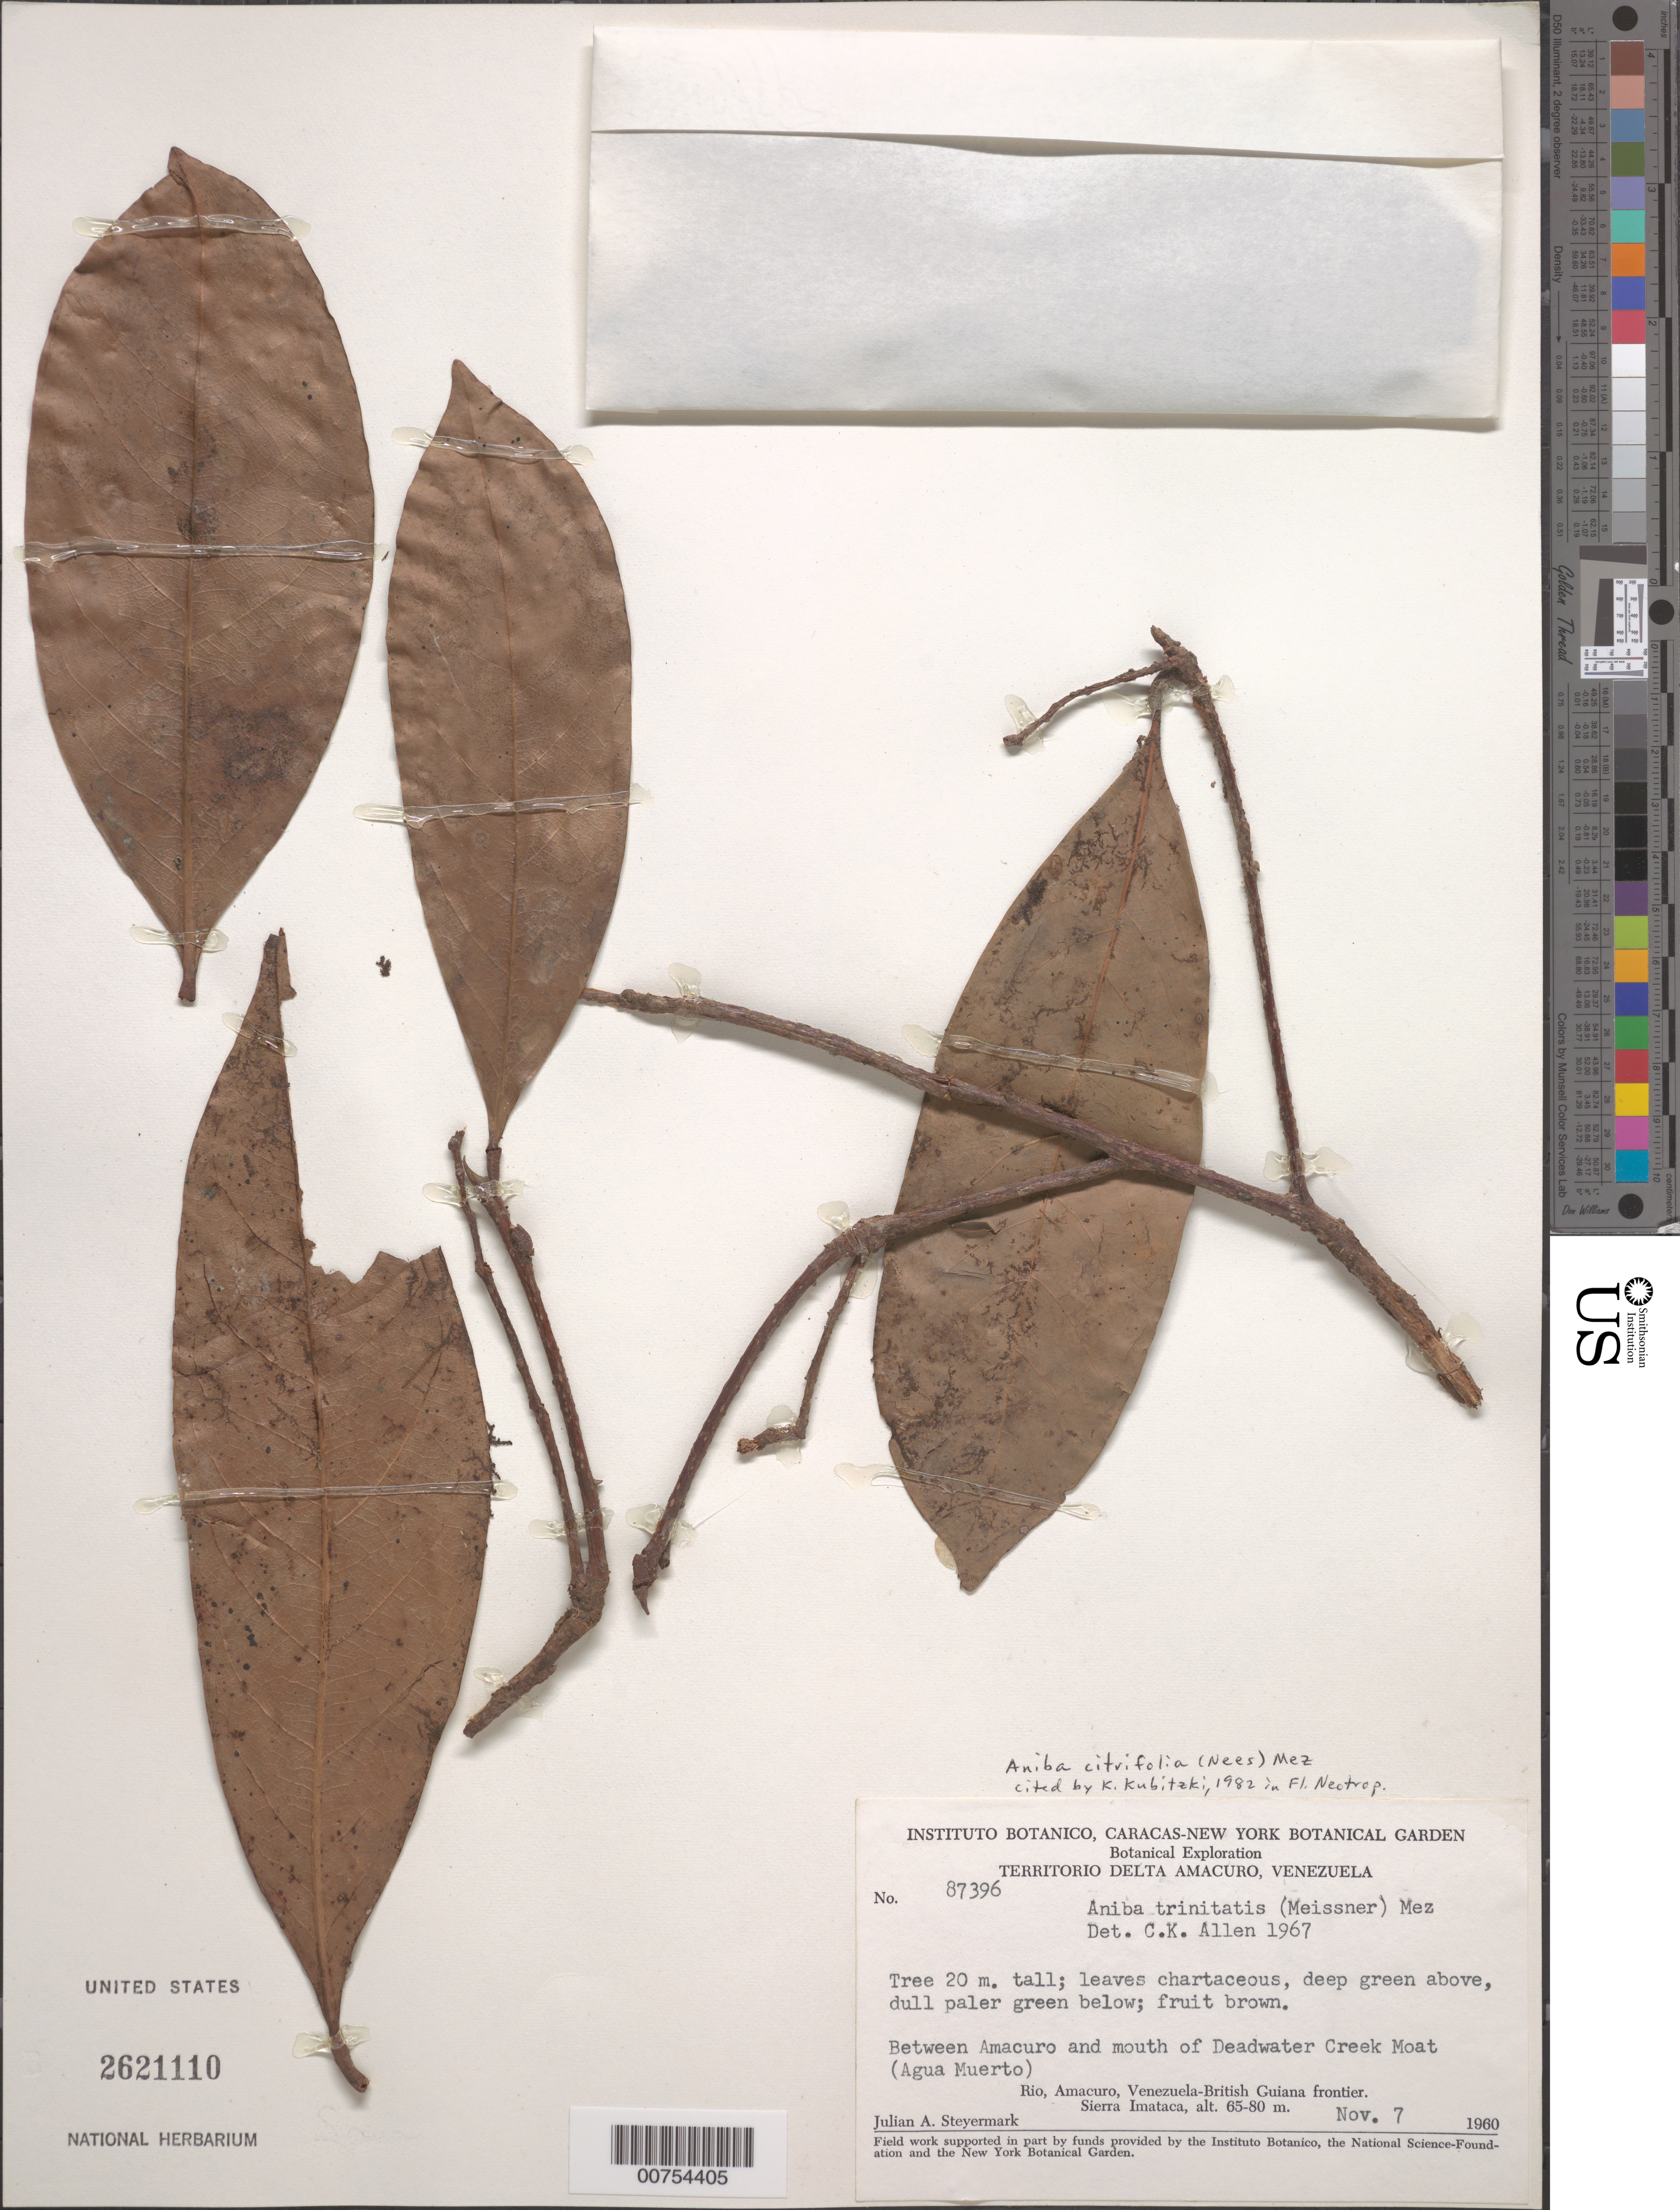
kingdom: Plantae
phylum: Tracheophyta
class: Magnoliopsida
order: Laurales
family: Lauraceae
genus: Aniba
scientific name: Aniba citrifolia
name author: (Nees) Mez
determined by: Kubitzki, Klaus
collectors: J. Steyermark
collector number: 87396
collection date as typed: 7-Nov-60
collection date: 1960-11-07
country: Venezuela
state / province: Delta Amacuro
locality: Río Amacuro to mouth of Deadwater Creek Moat (Agua Muerto), Sierra Imataca, Venezuela-Guyana border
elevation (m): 65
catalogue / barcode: US 2621110